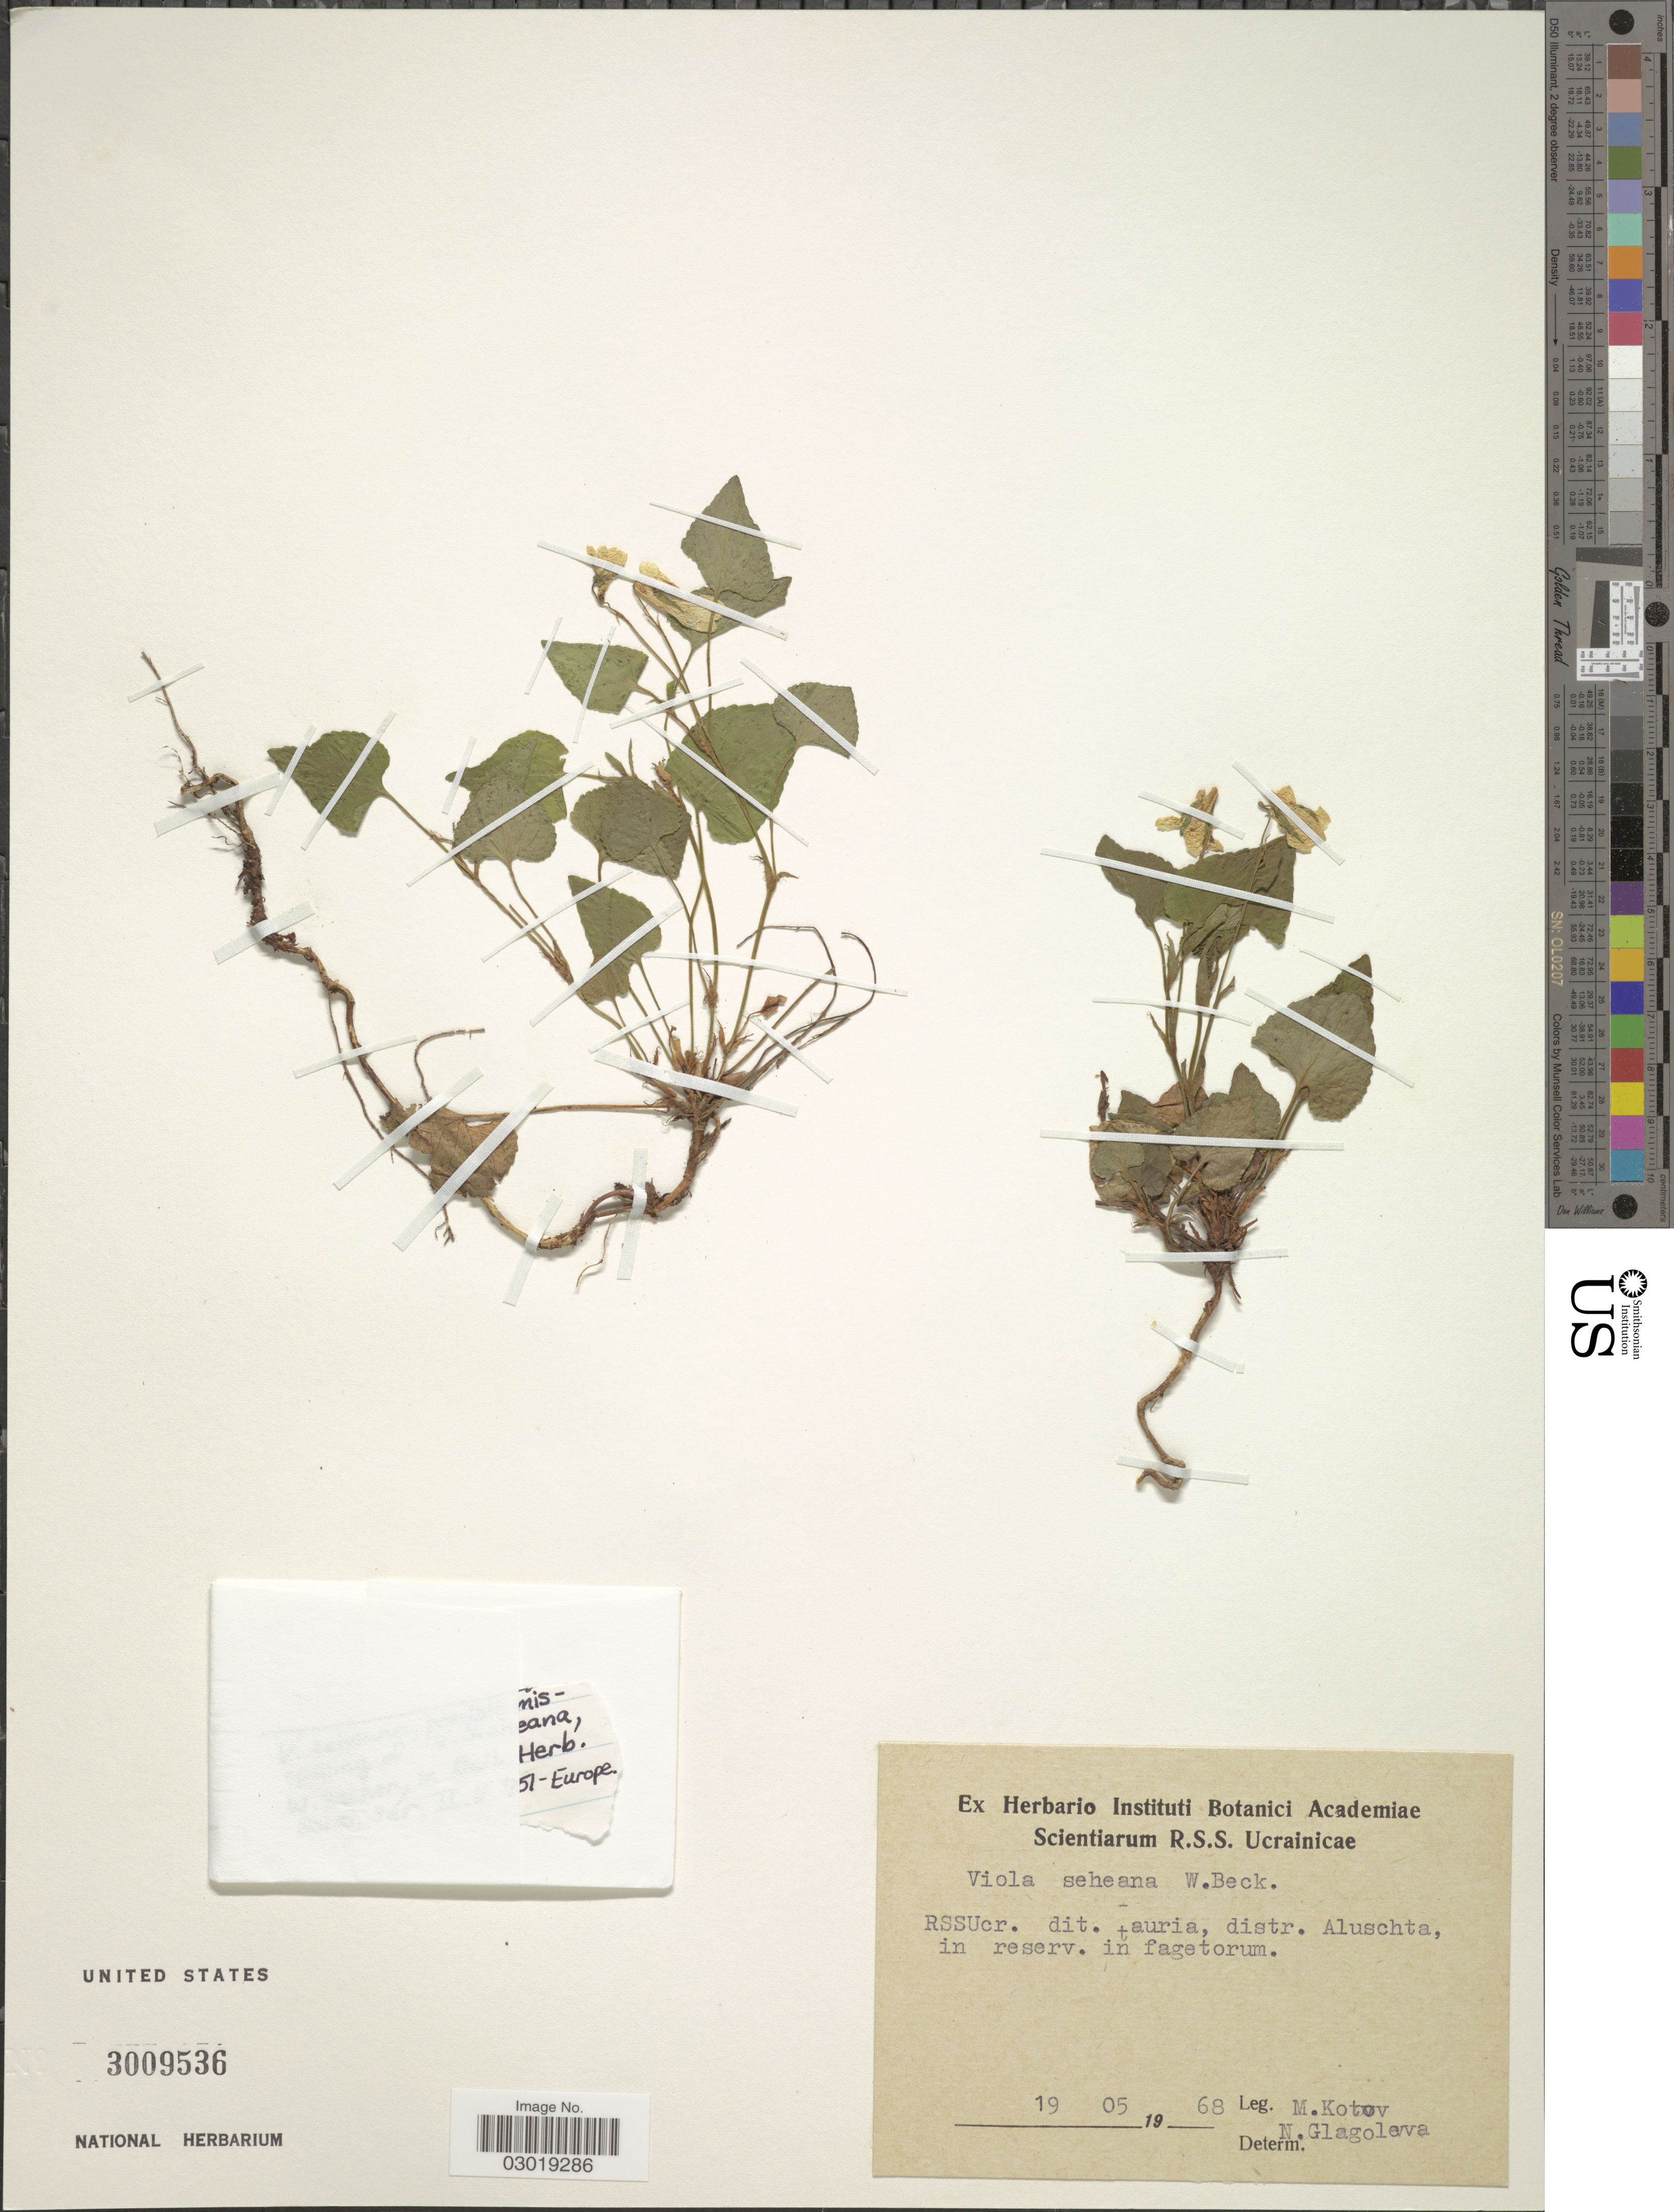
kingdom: Plantae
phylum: Tracheophyta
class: Magnoliopsida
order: Malpighiales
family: Violaceae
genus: Viola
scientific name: Viola sieheana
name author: W. Becker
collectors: M. Kotov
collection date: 1968-05-19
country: Ukraine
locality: RSSUcr. dit. tauria, distr. Aluschta, in reserv. in fagetorum.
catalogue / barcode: US 3009536